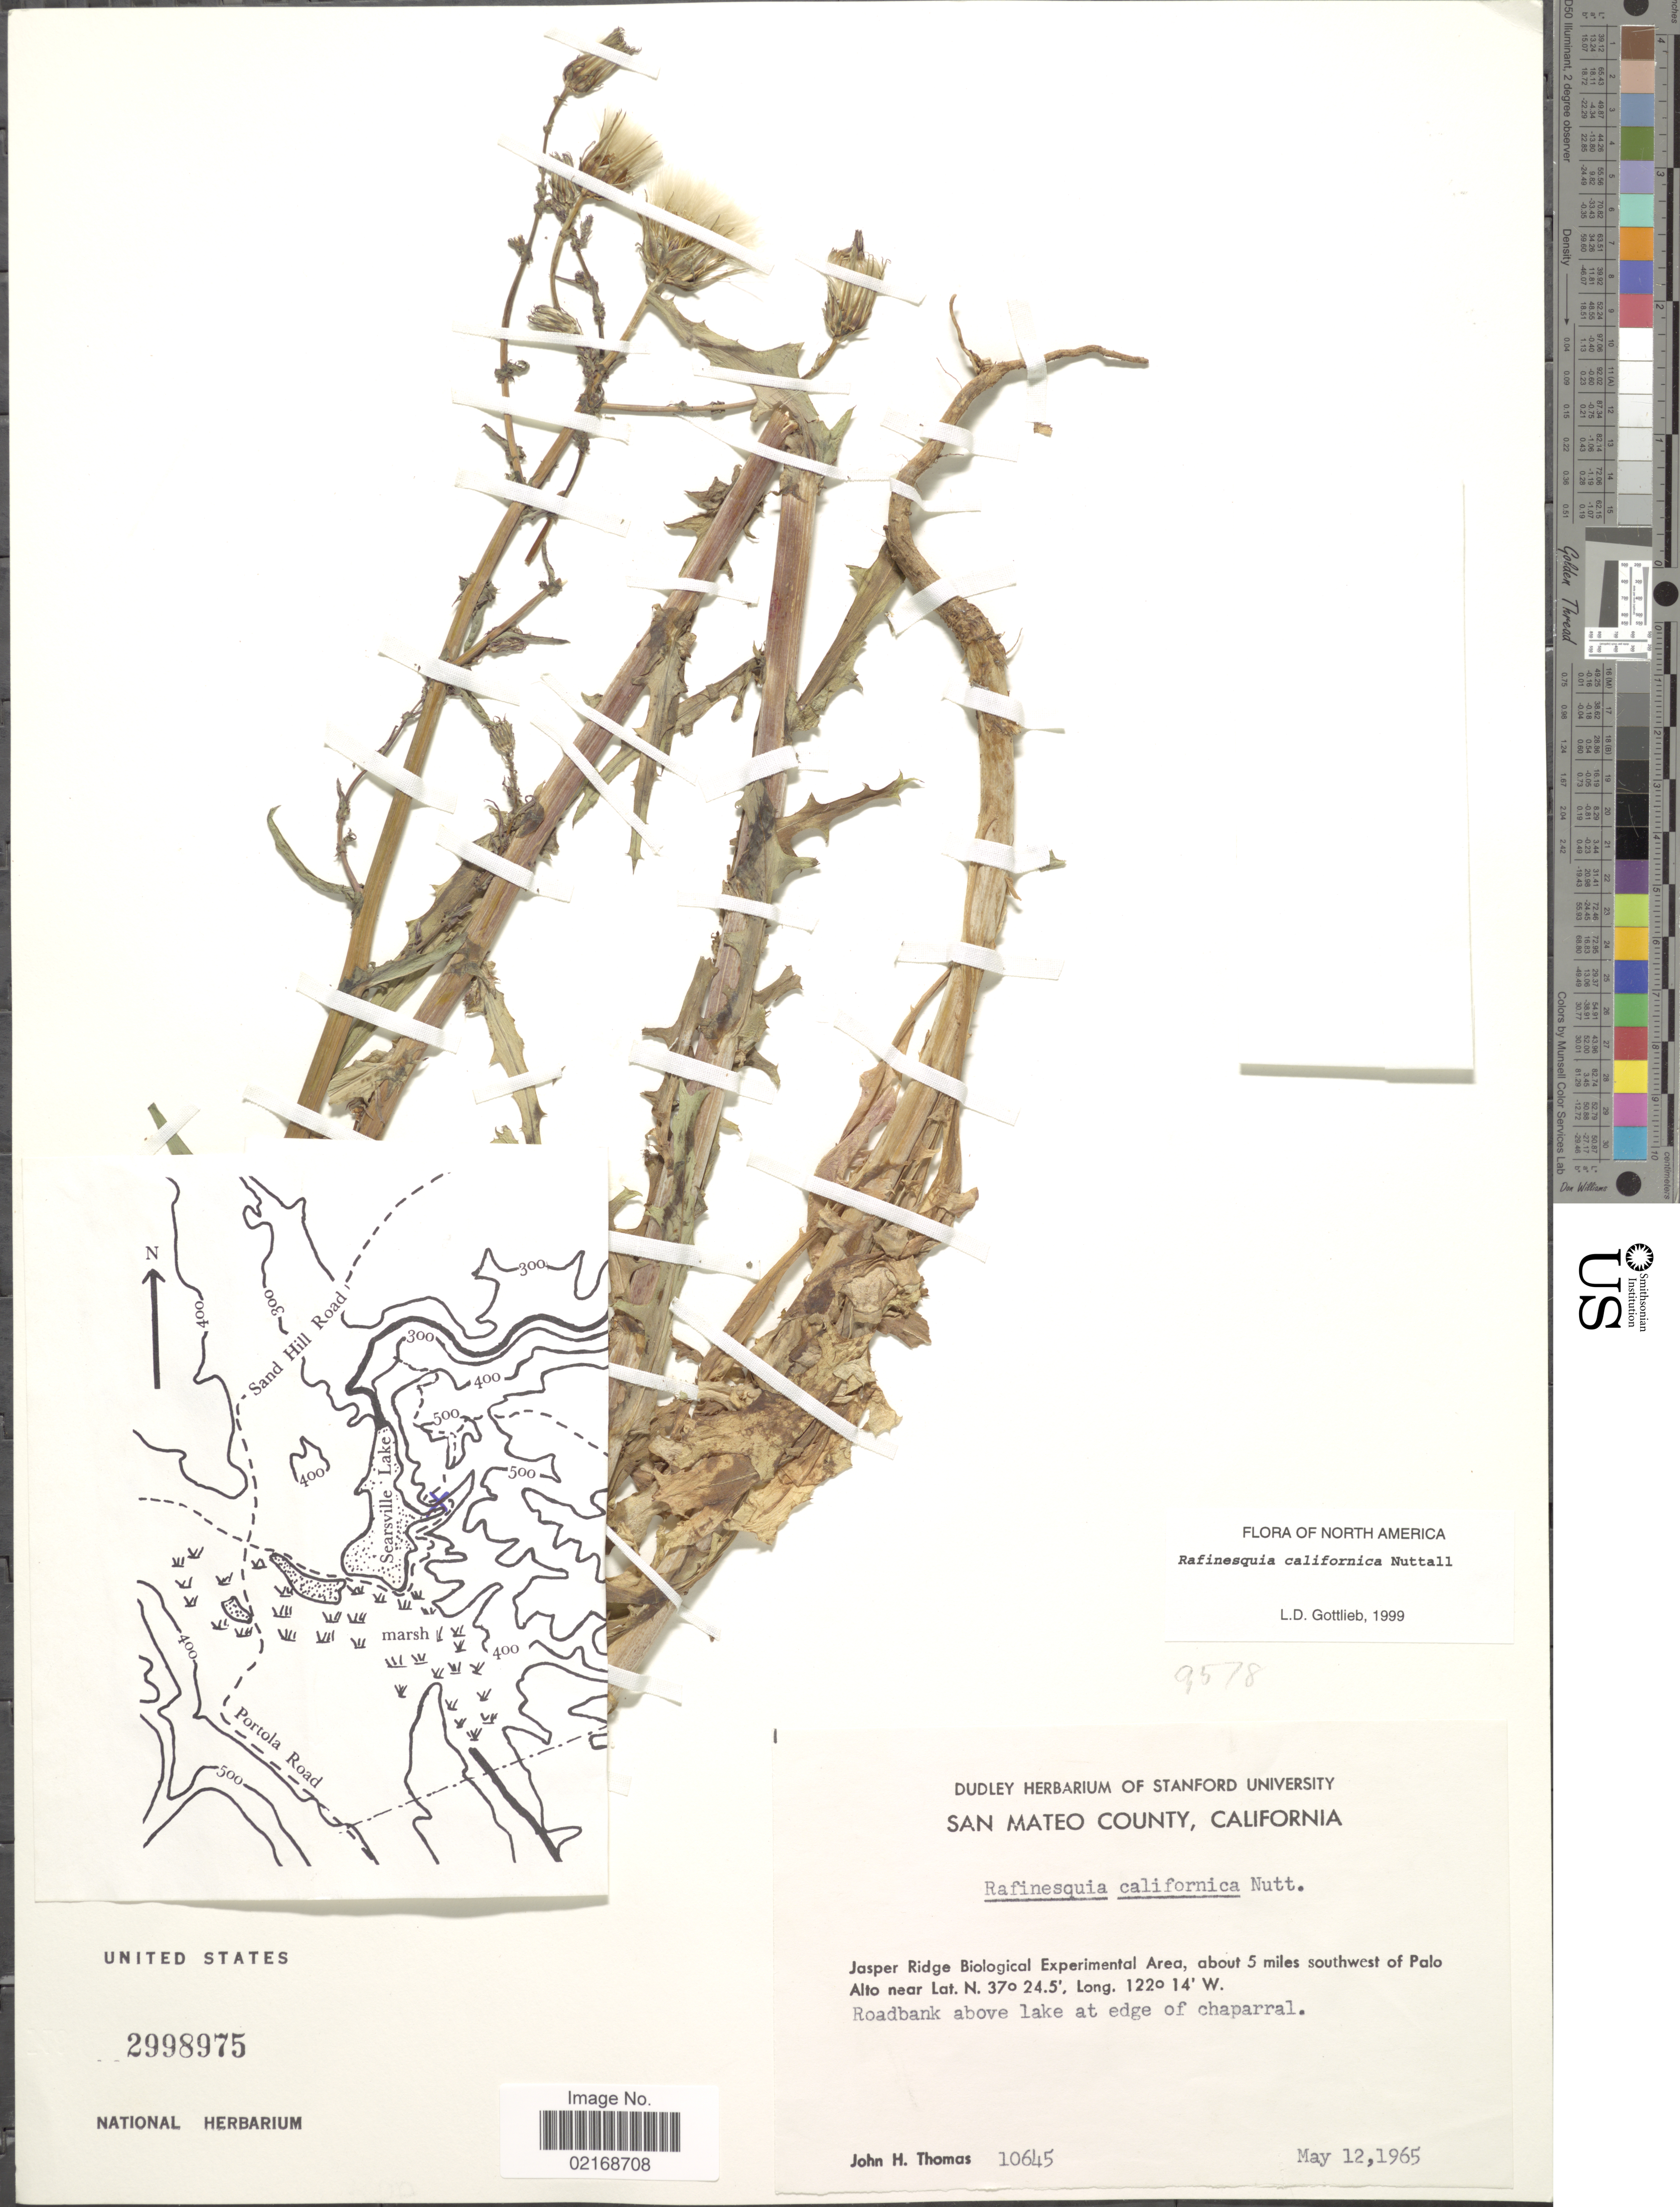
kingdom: Plantae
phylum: Tracheophyta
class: Magnoliopsida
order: Asterales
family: Asteraceae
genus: Rafinesquia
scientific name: Rafinesquia californica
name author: Nutt.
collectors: J. H. Thomas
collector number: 10645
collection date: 1965-05-12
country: United States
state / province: California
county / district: Santa Clara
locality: San Mateo, Jasper Ridge Biological Experimental Area, about 5 miles southwest of Palo Alto, Roadbank above lake at edge of chaparral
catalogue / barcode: US 2998975